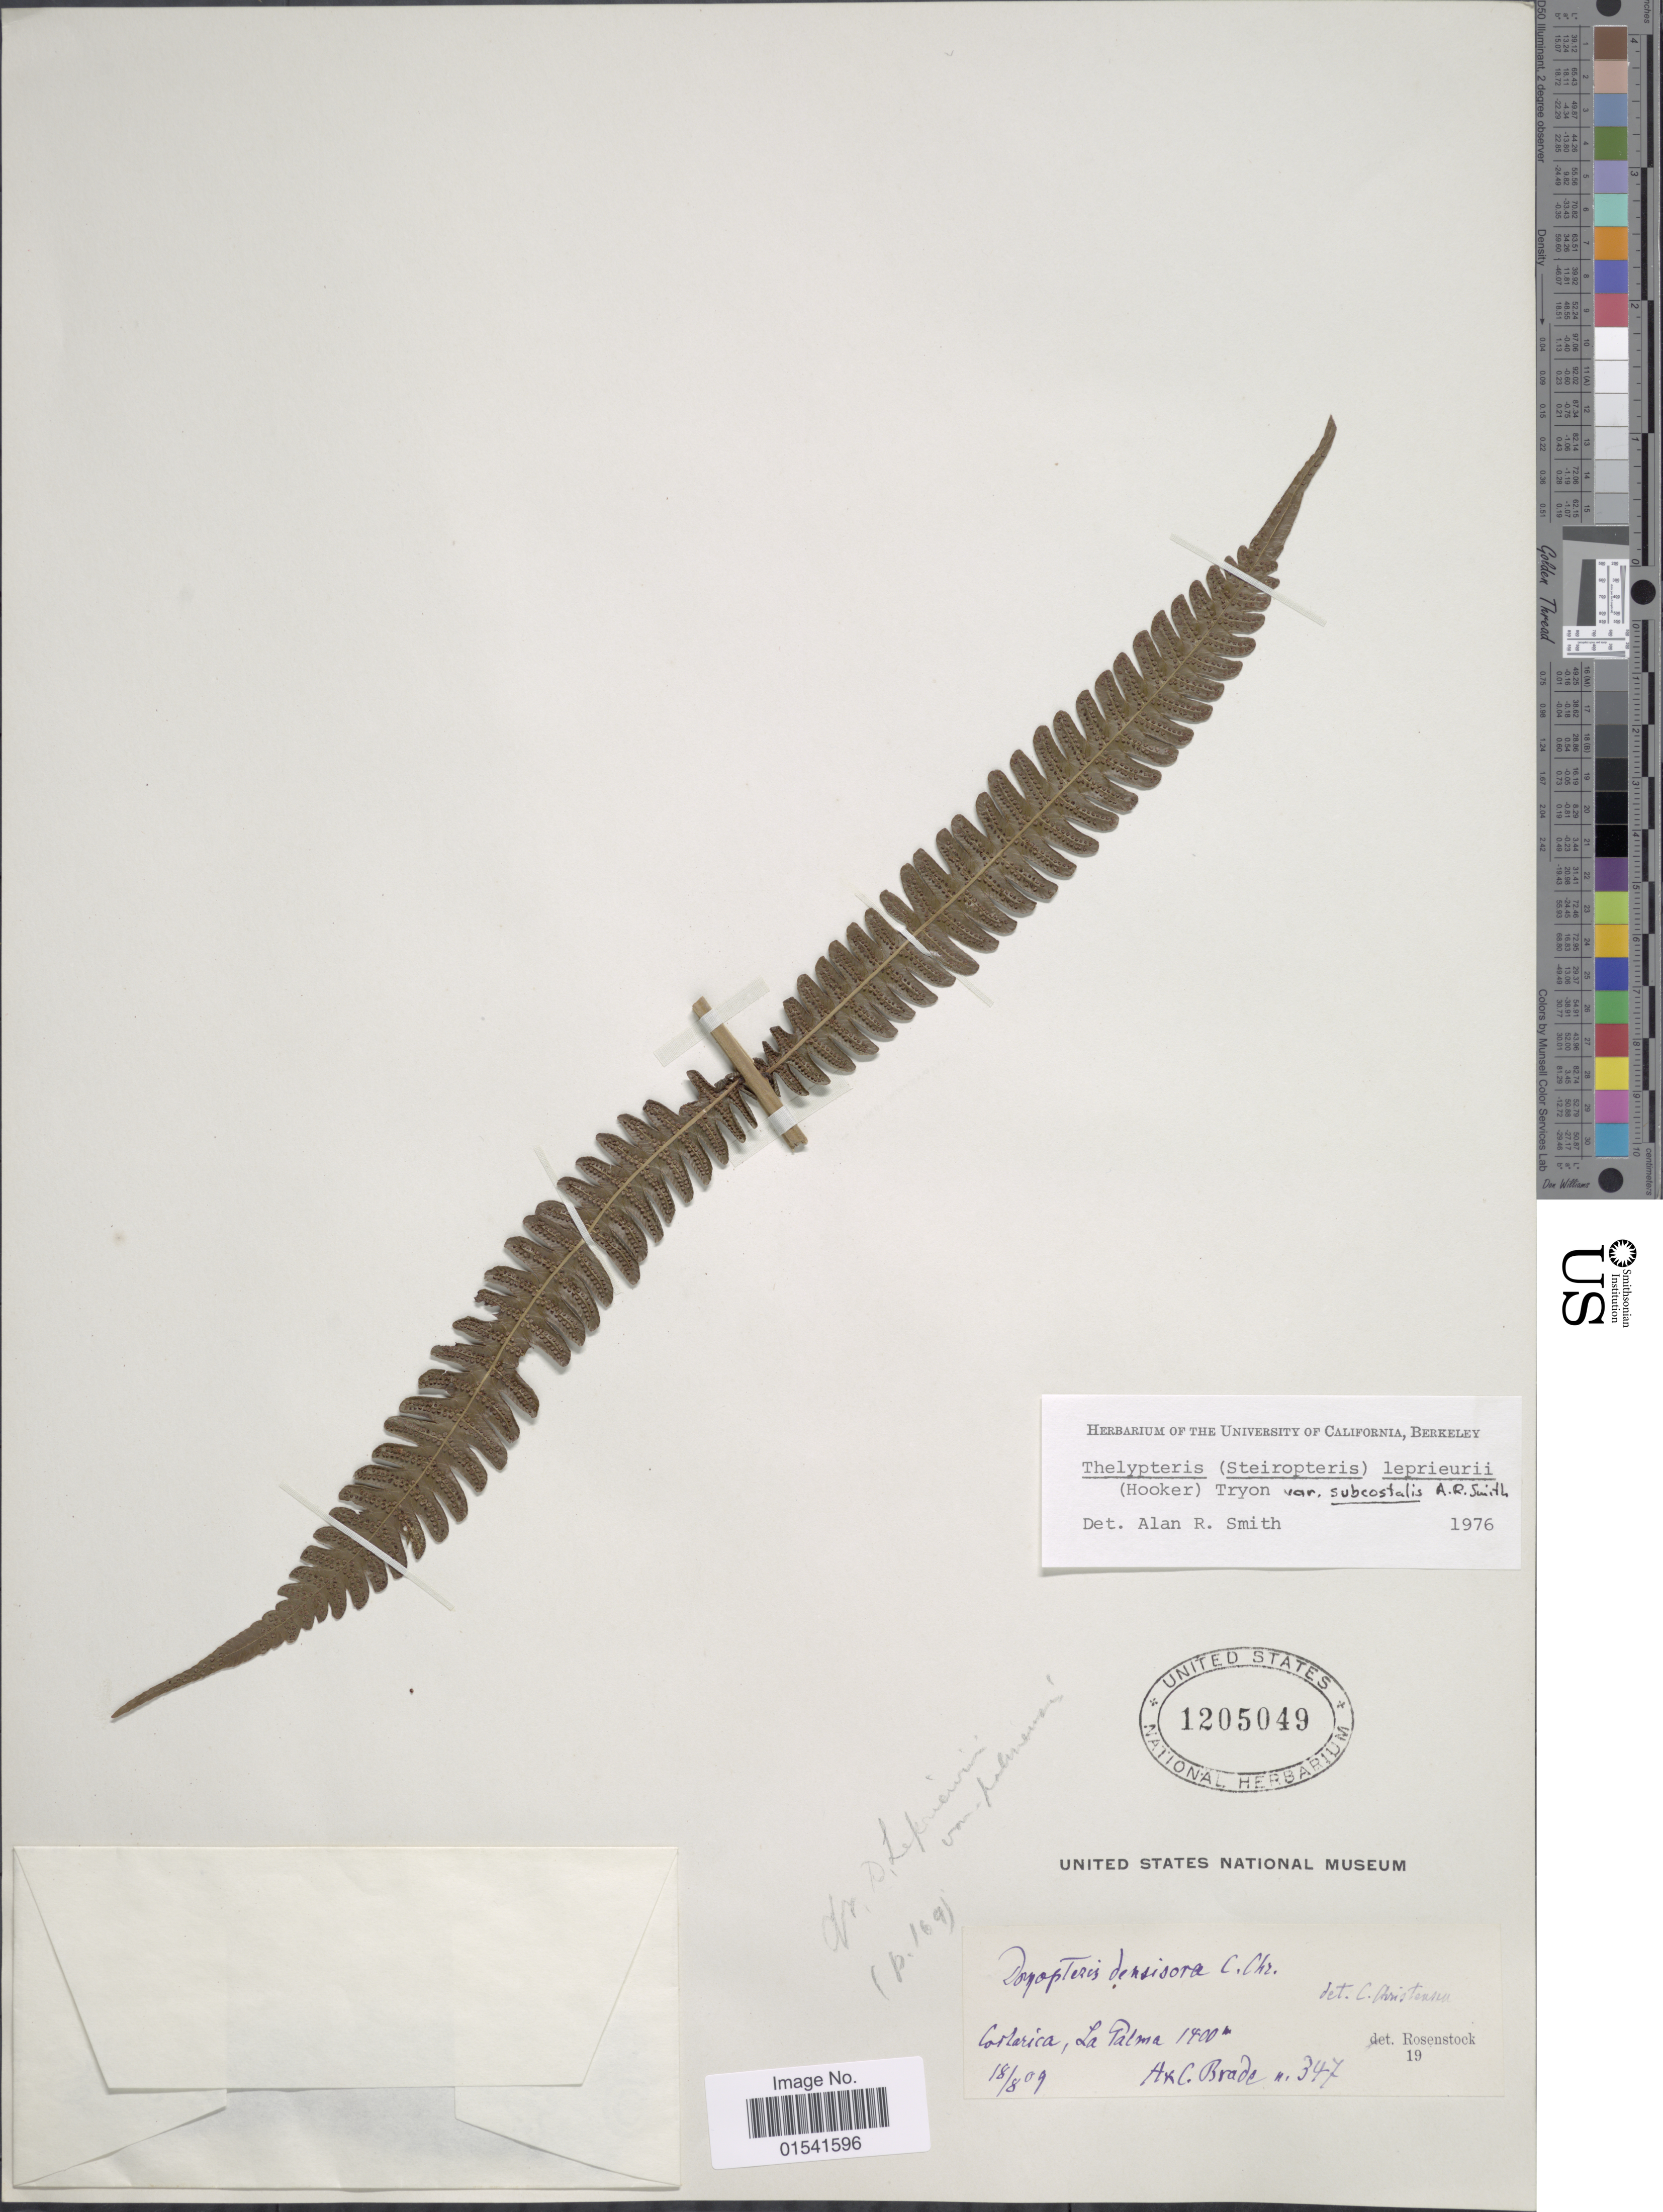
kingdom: Plantae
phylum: Tracheophyta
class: Polypodiopsida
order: Polypodiales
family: Thelypteridaceae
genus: Steiropteris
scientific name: Steiropteris leprieurii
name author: (Hook. f.) Pic. Serm.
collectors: A. Brade & C. Brade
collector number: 347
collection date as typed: Transcribed d/m/y: 18/8/9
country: Costa Rica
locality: La Palma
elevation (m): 1400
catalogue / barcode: US 1205049